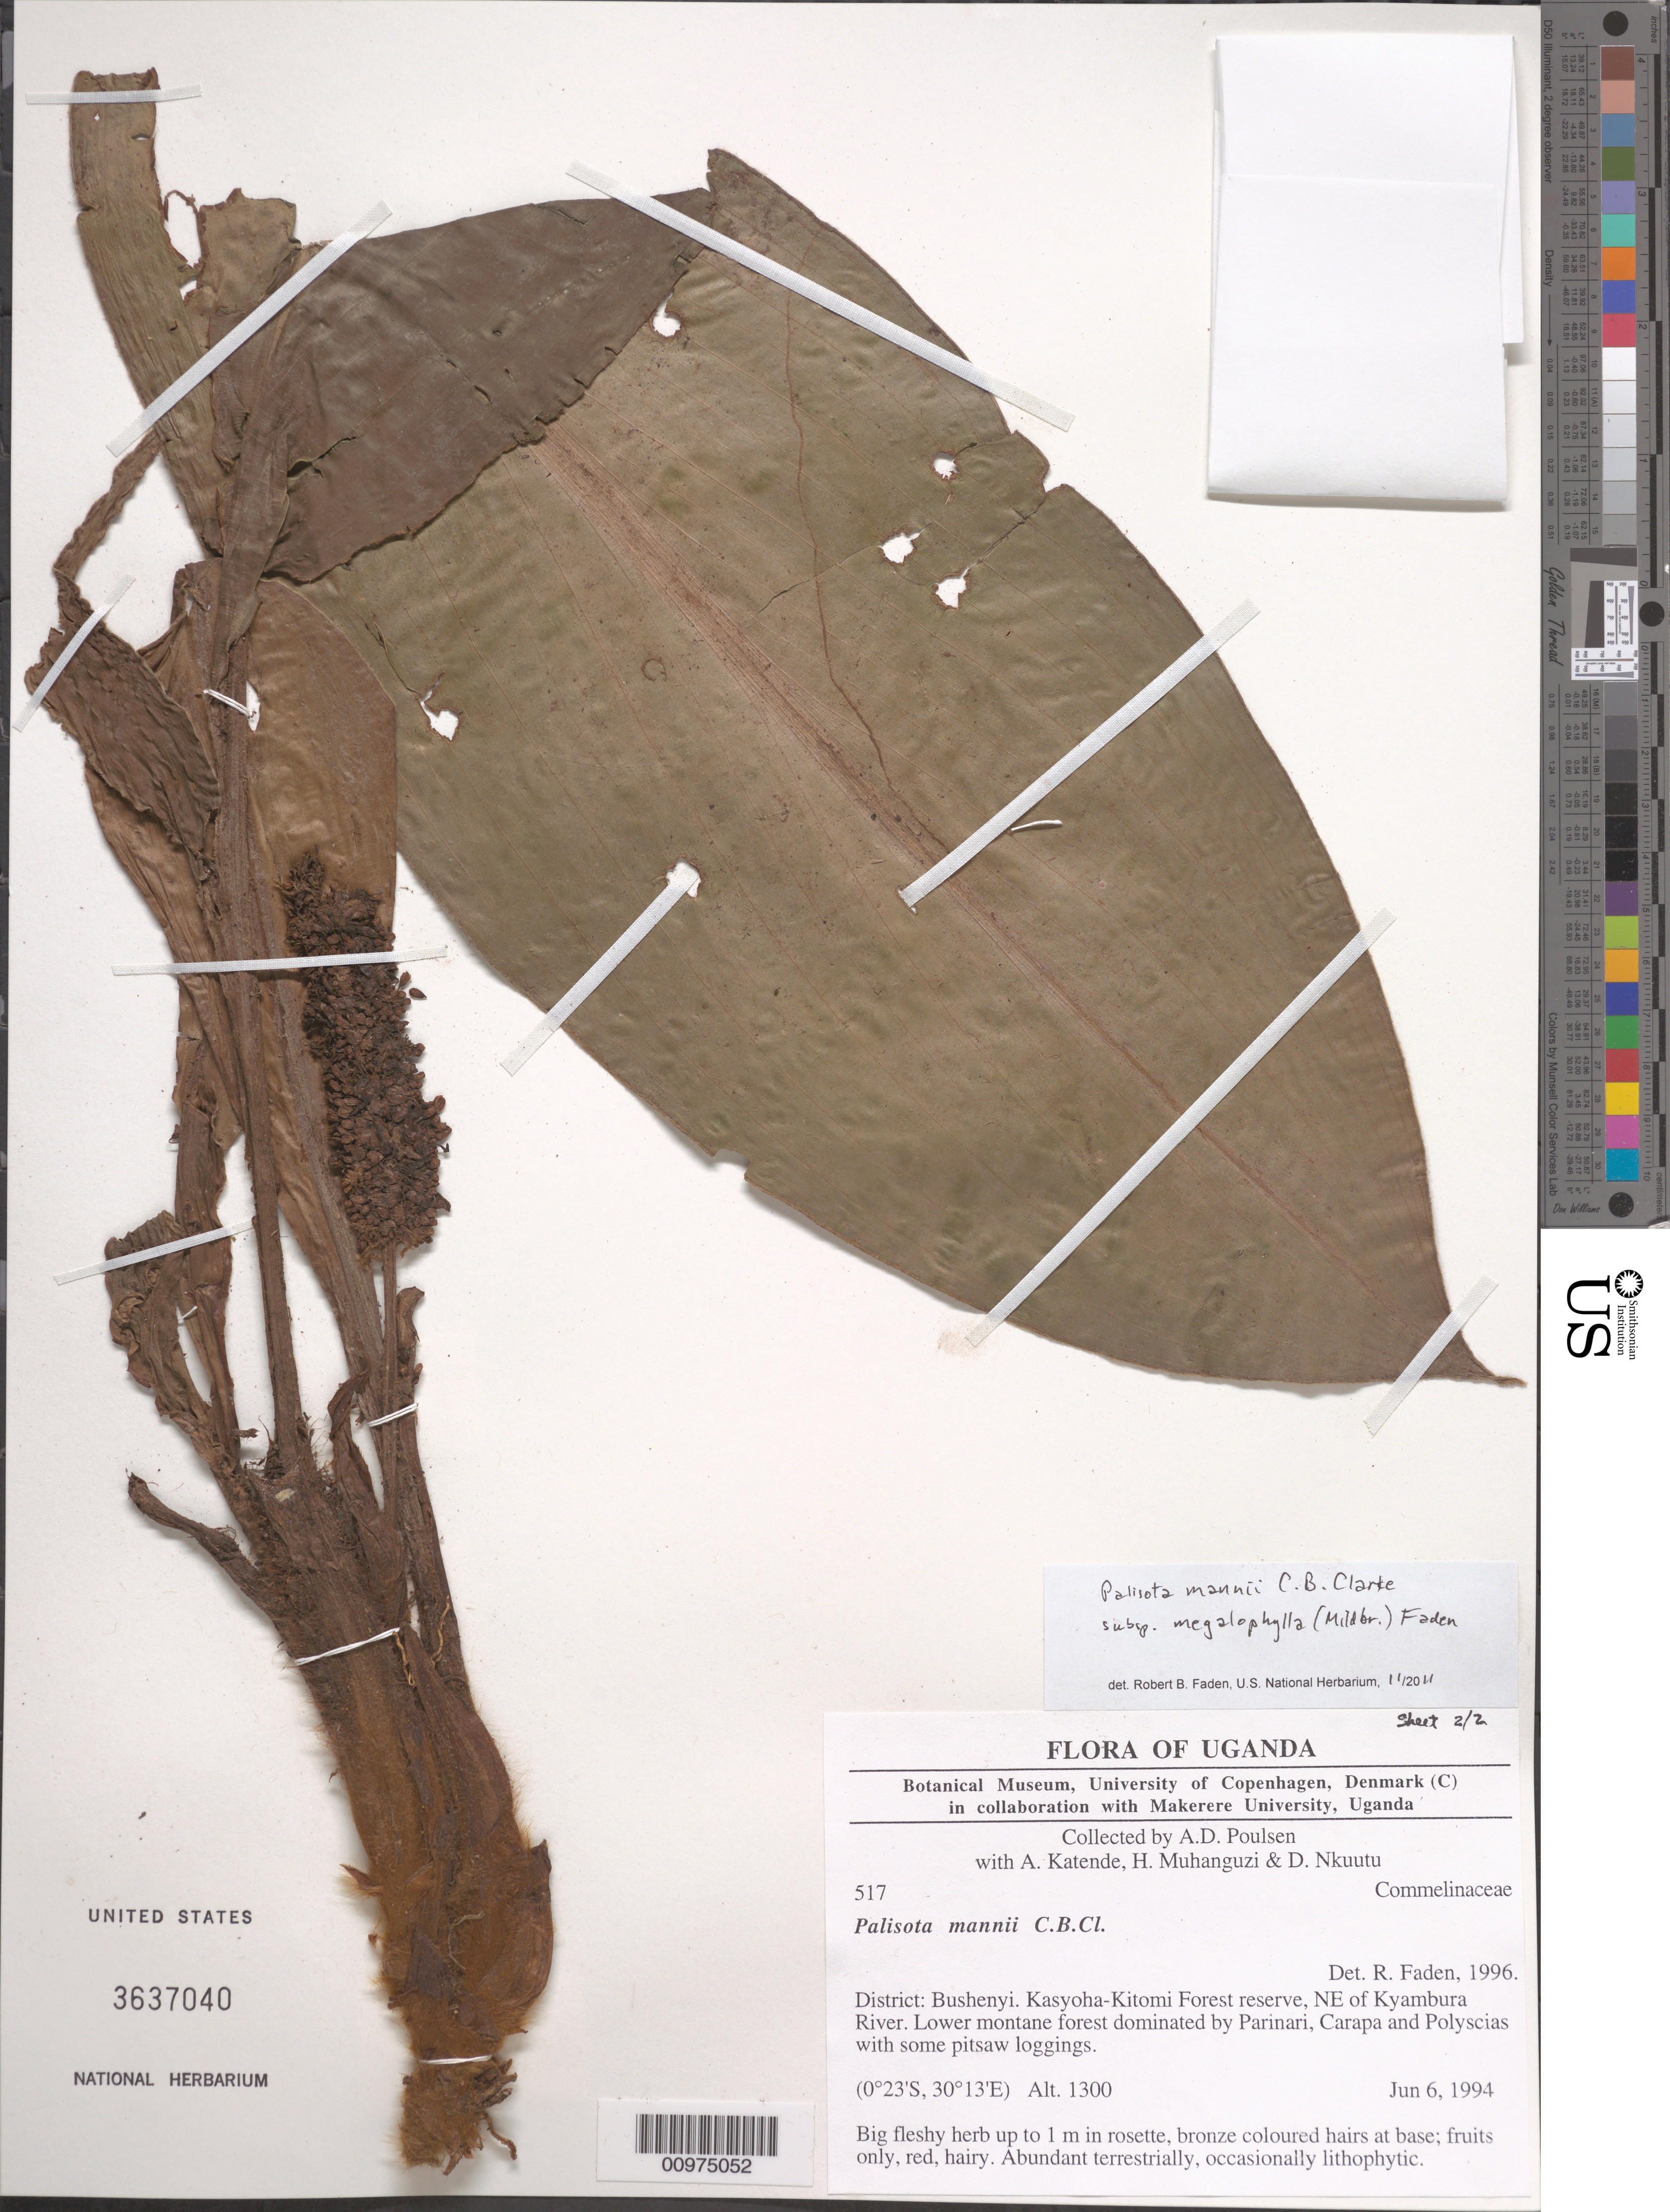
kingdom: Plantae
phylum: Tracheophyta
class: Liliopsida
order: Commelinales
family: Commelinaceae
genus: Palisota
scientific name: Palisota mannii subsp. megalophylla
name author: (Mildbr.) Faden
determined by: Faden, Robert B., (US), Smithsonian Institution - National Museum of Natural History (UNITED STATES)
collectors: A. Poulsen et al.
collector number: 517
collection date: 1994-06-06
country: Uganda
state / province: Western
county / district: Bushenyi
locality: Kasyoha-Kitomi Forest reserve, NE of Kyambura River. Lower montane forest dominated by Parinare, Carapa and Polyscias with some pitsaw loggings.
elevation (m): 1300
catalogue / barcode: US 3637040